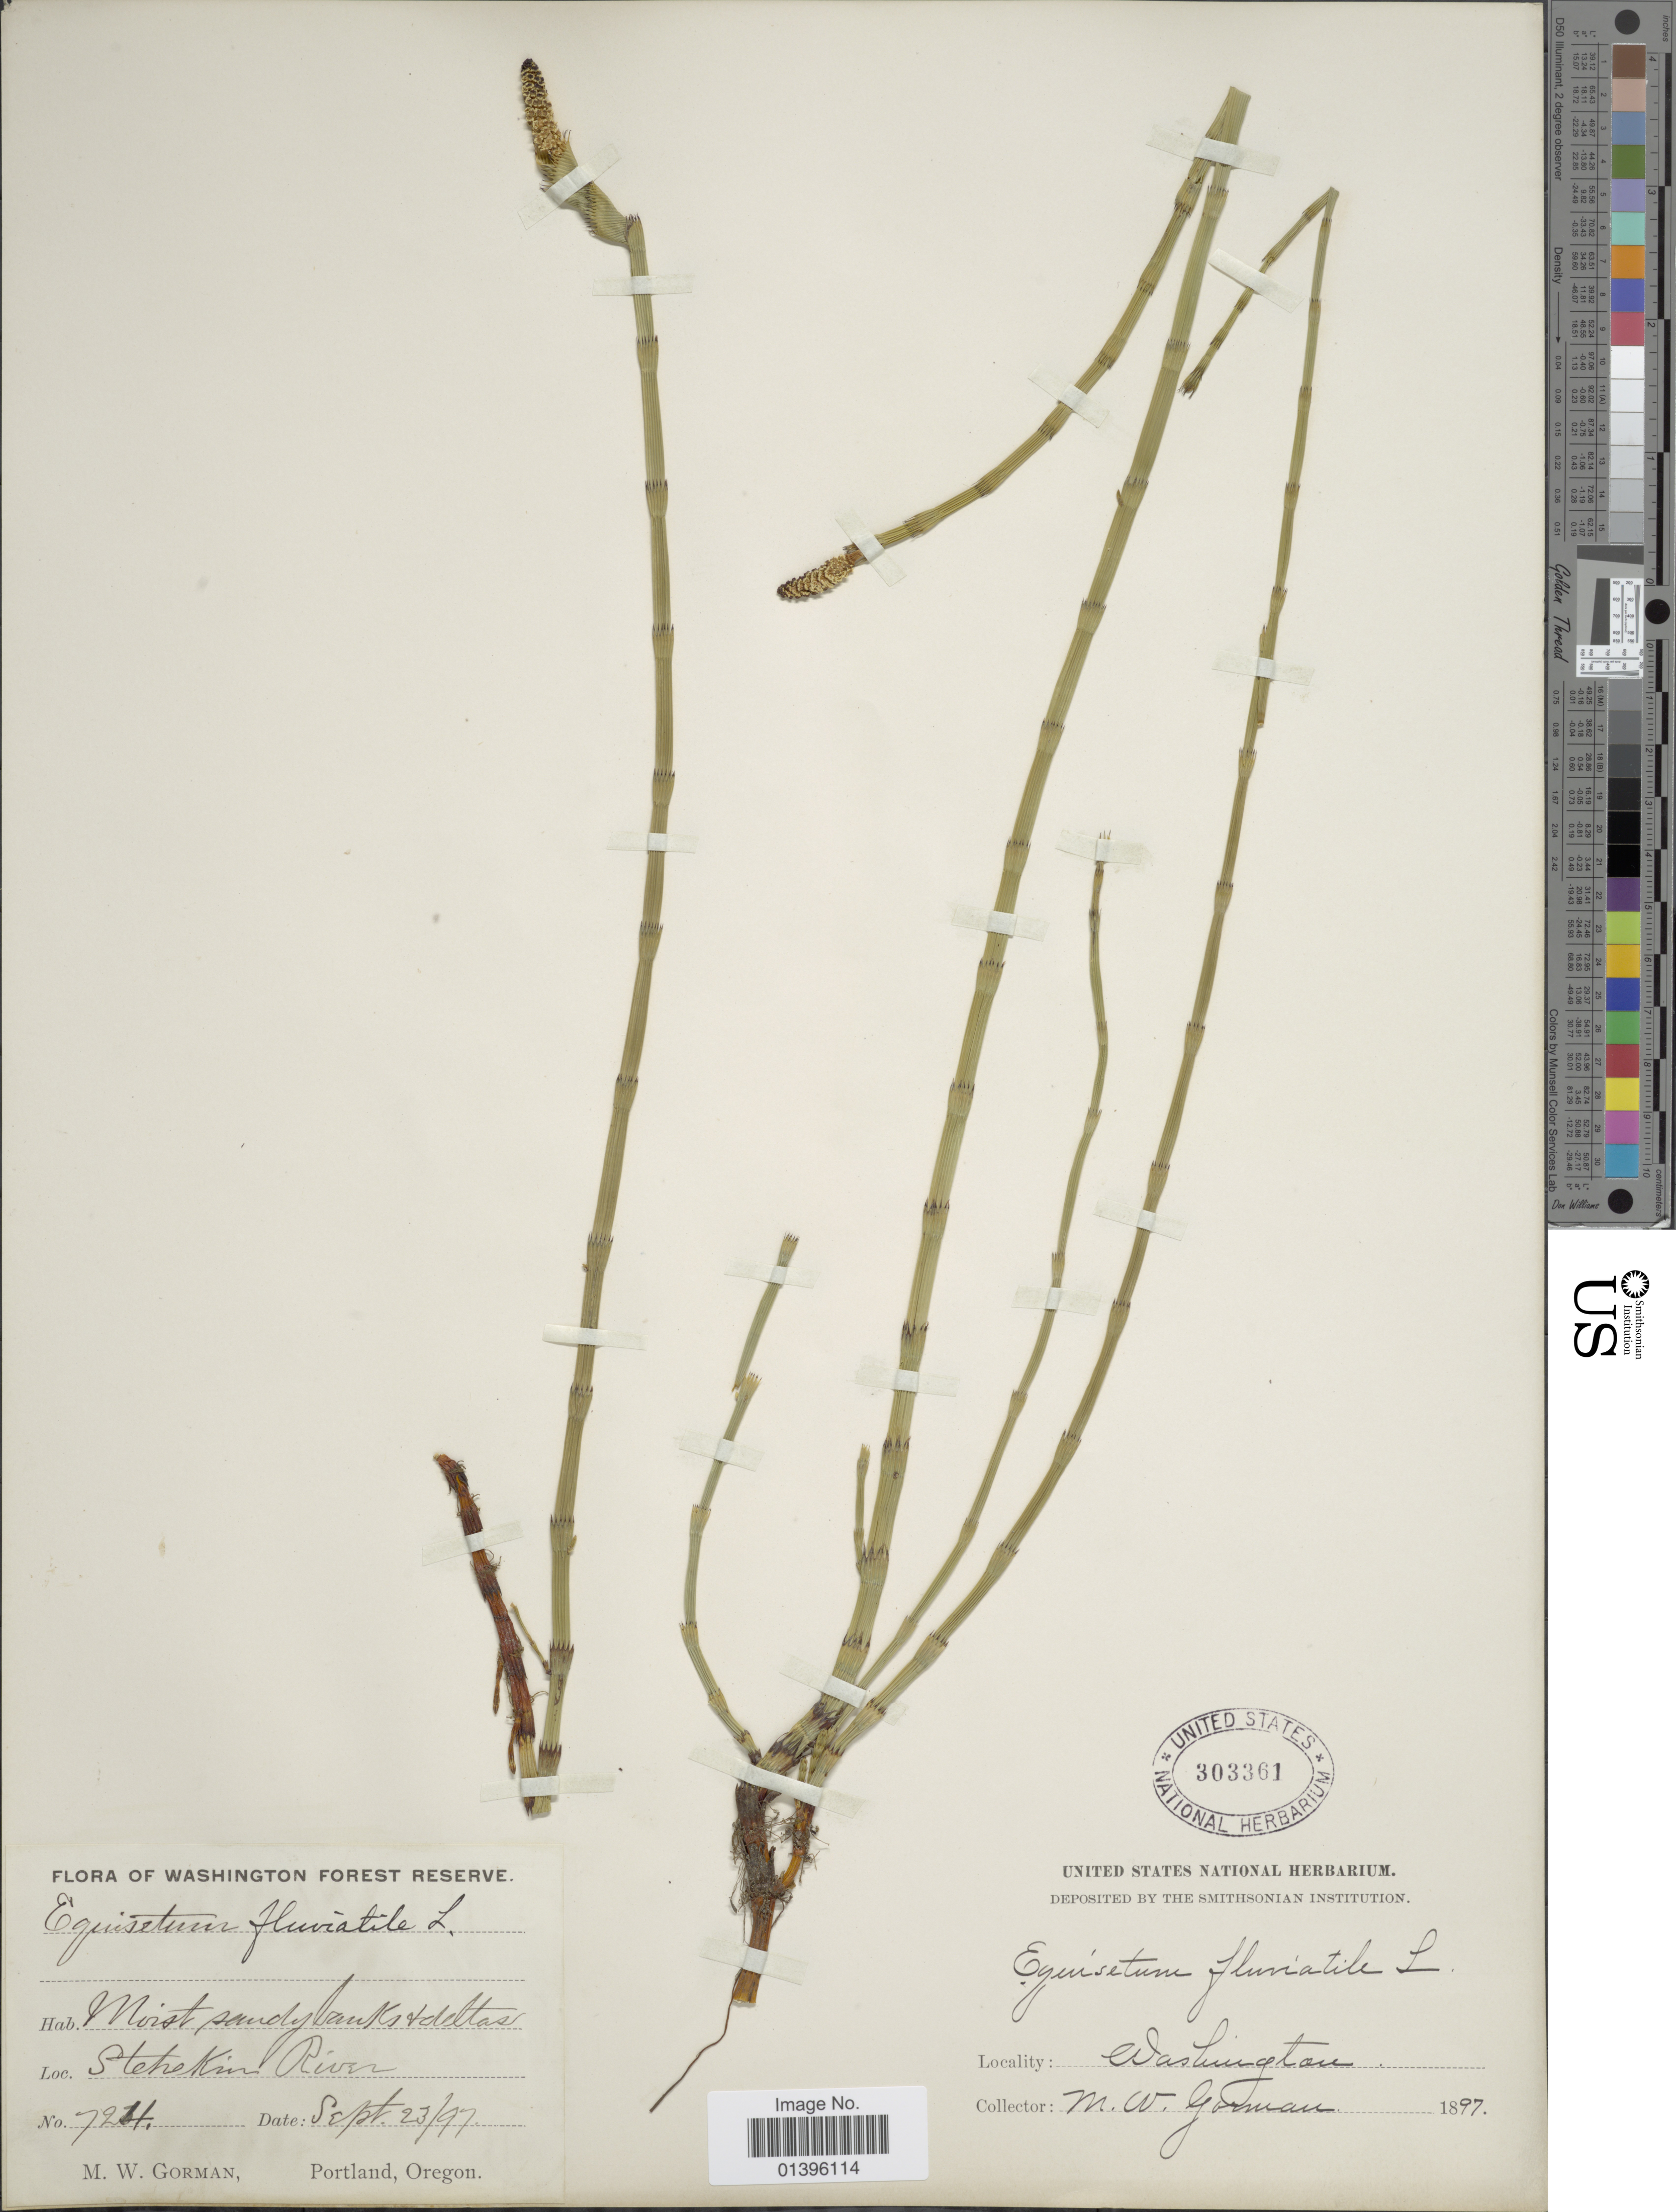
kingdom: Plantae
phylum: Tracheophyta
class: Polypodiopsida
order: Equisetales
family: Equisetaceae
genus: Equisetum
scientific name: Equisetum fluviatile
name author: L.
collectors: M. W. Gorman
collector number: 724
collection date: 1897-09-23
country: United States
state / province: Washington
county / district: Chelan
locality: Stehekin River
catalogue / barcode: US 303361